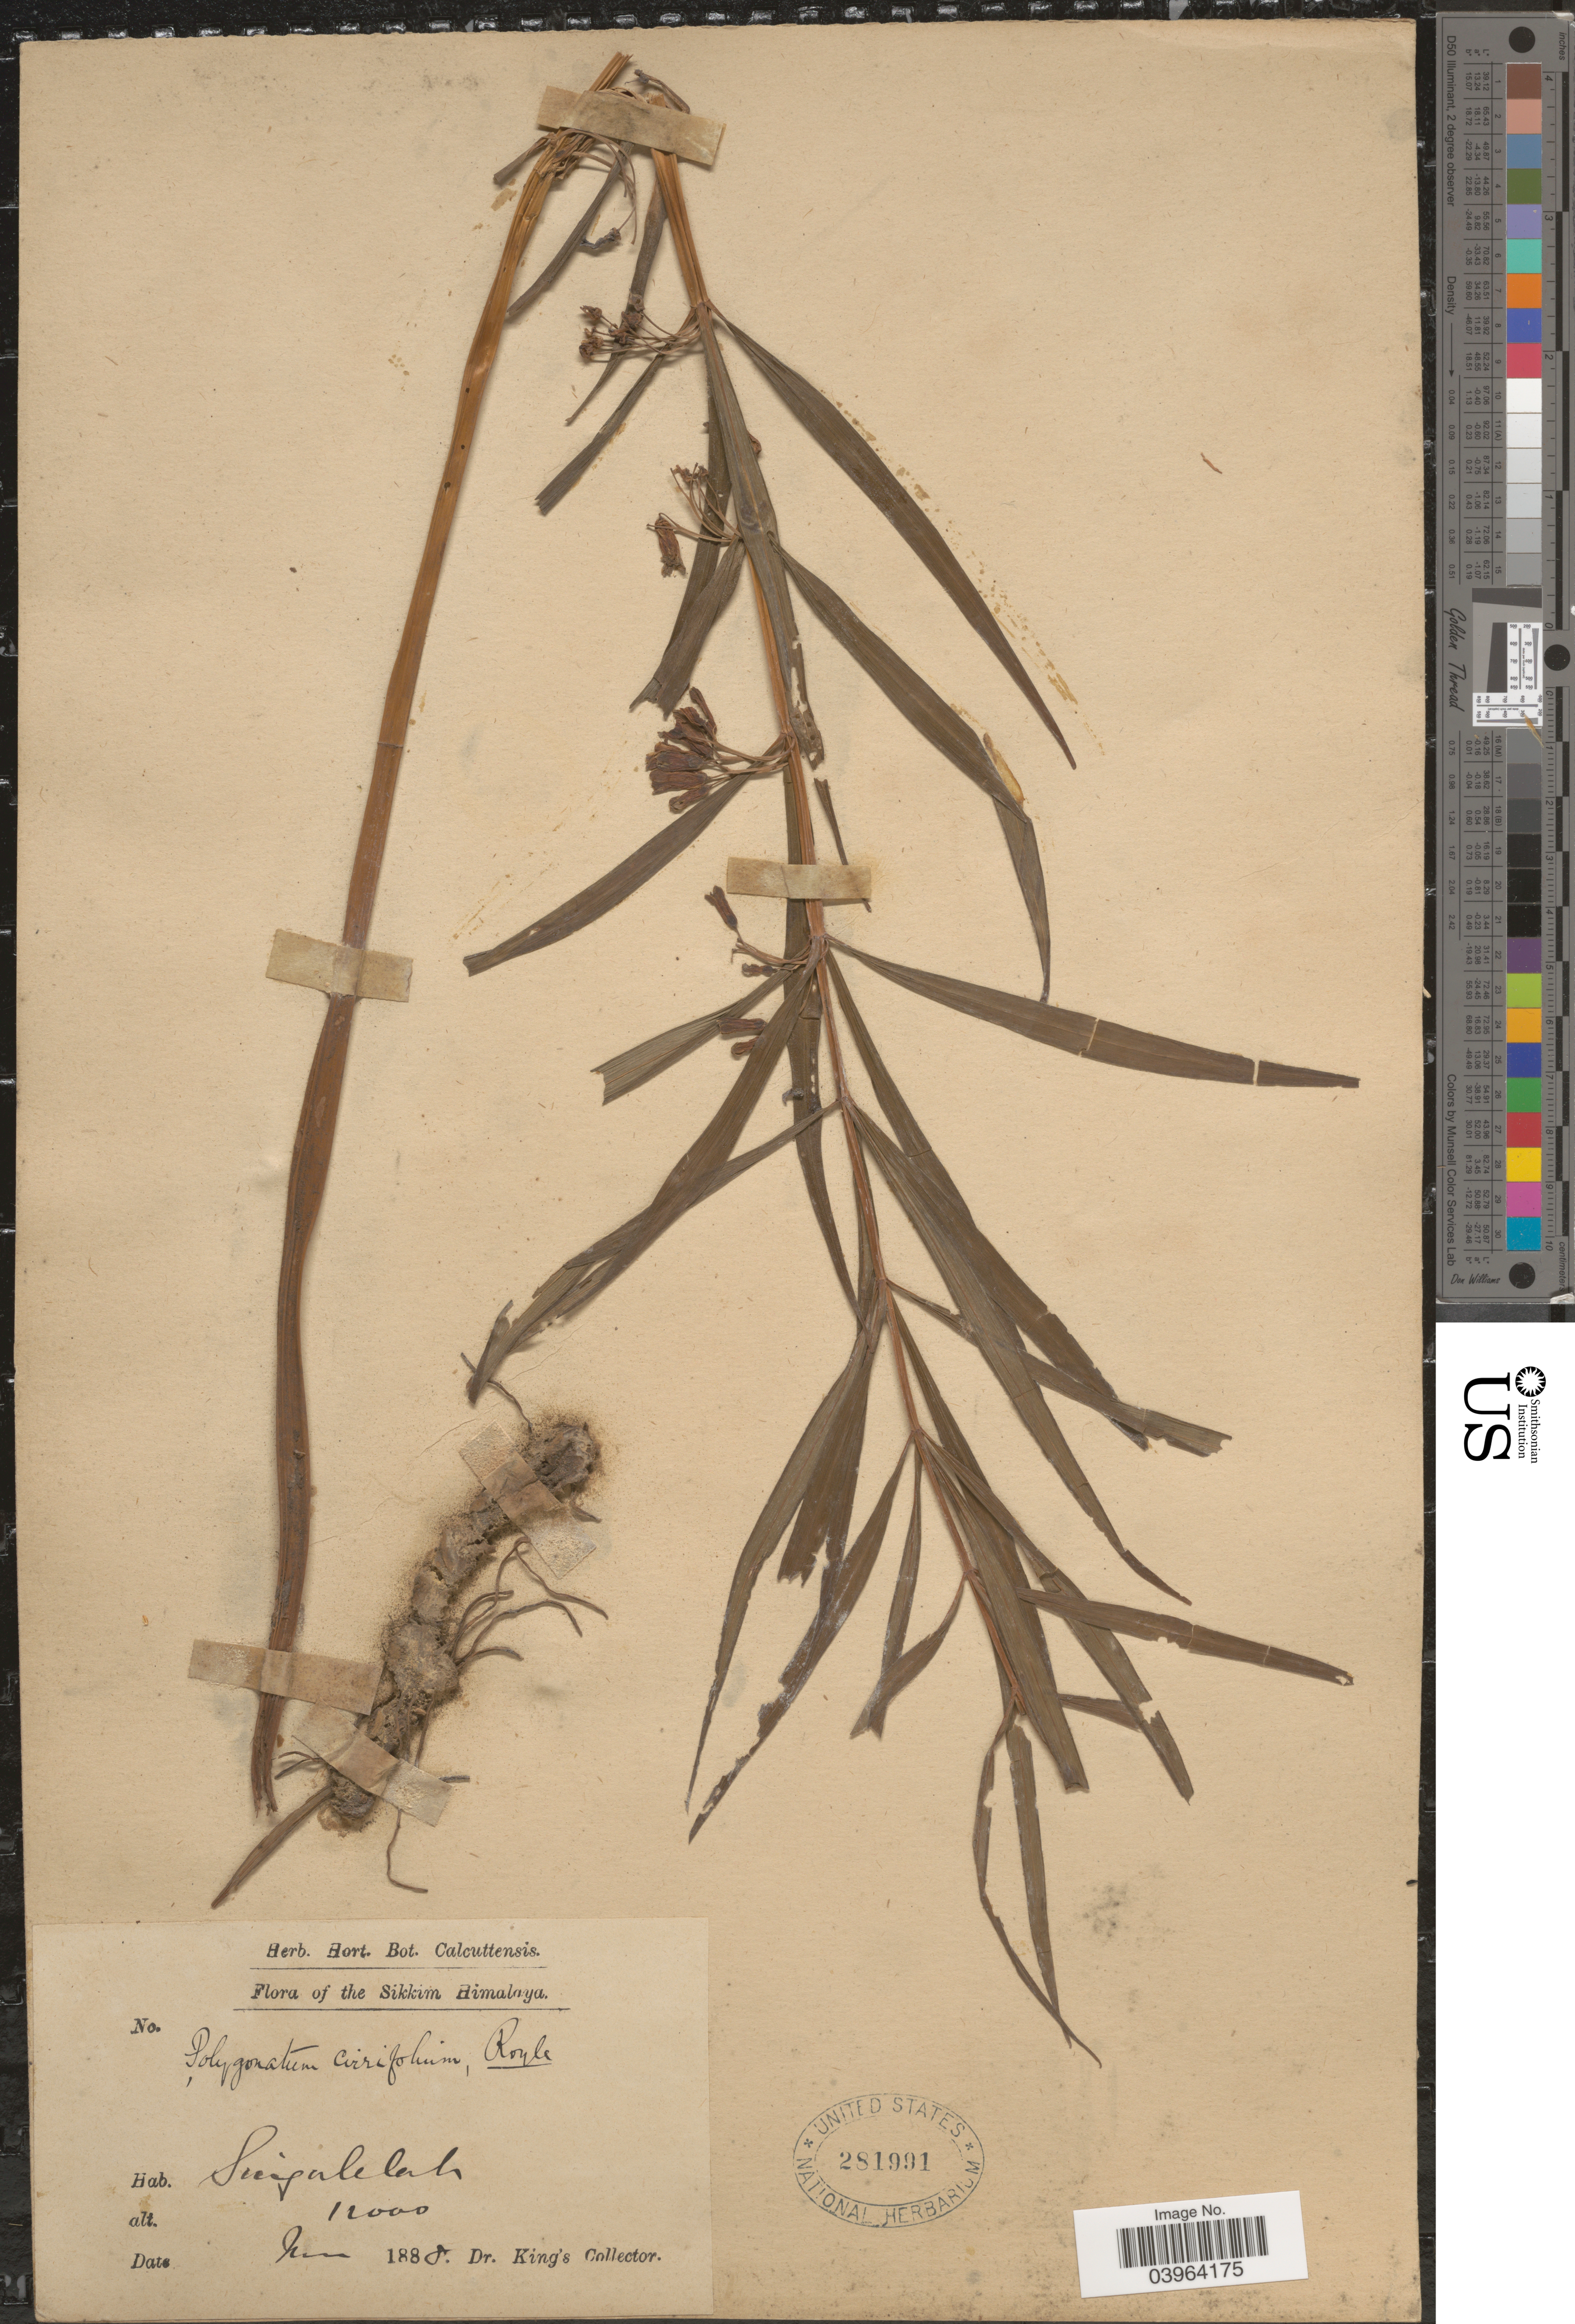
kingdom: Plantae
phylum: Tracheophyta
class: Liliopsida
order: Asparagales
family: Asparagaceae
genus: Polygonatum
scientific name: Polygonatum cirrhifolium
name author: (Wall.) Royle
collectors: Dr. King's collector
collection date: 1888-06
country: India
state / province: Sikkim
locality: The Sikkim Himalaya. Singalelah.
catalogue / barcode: US 281991